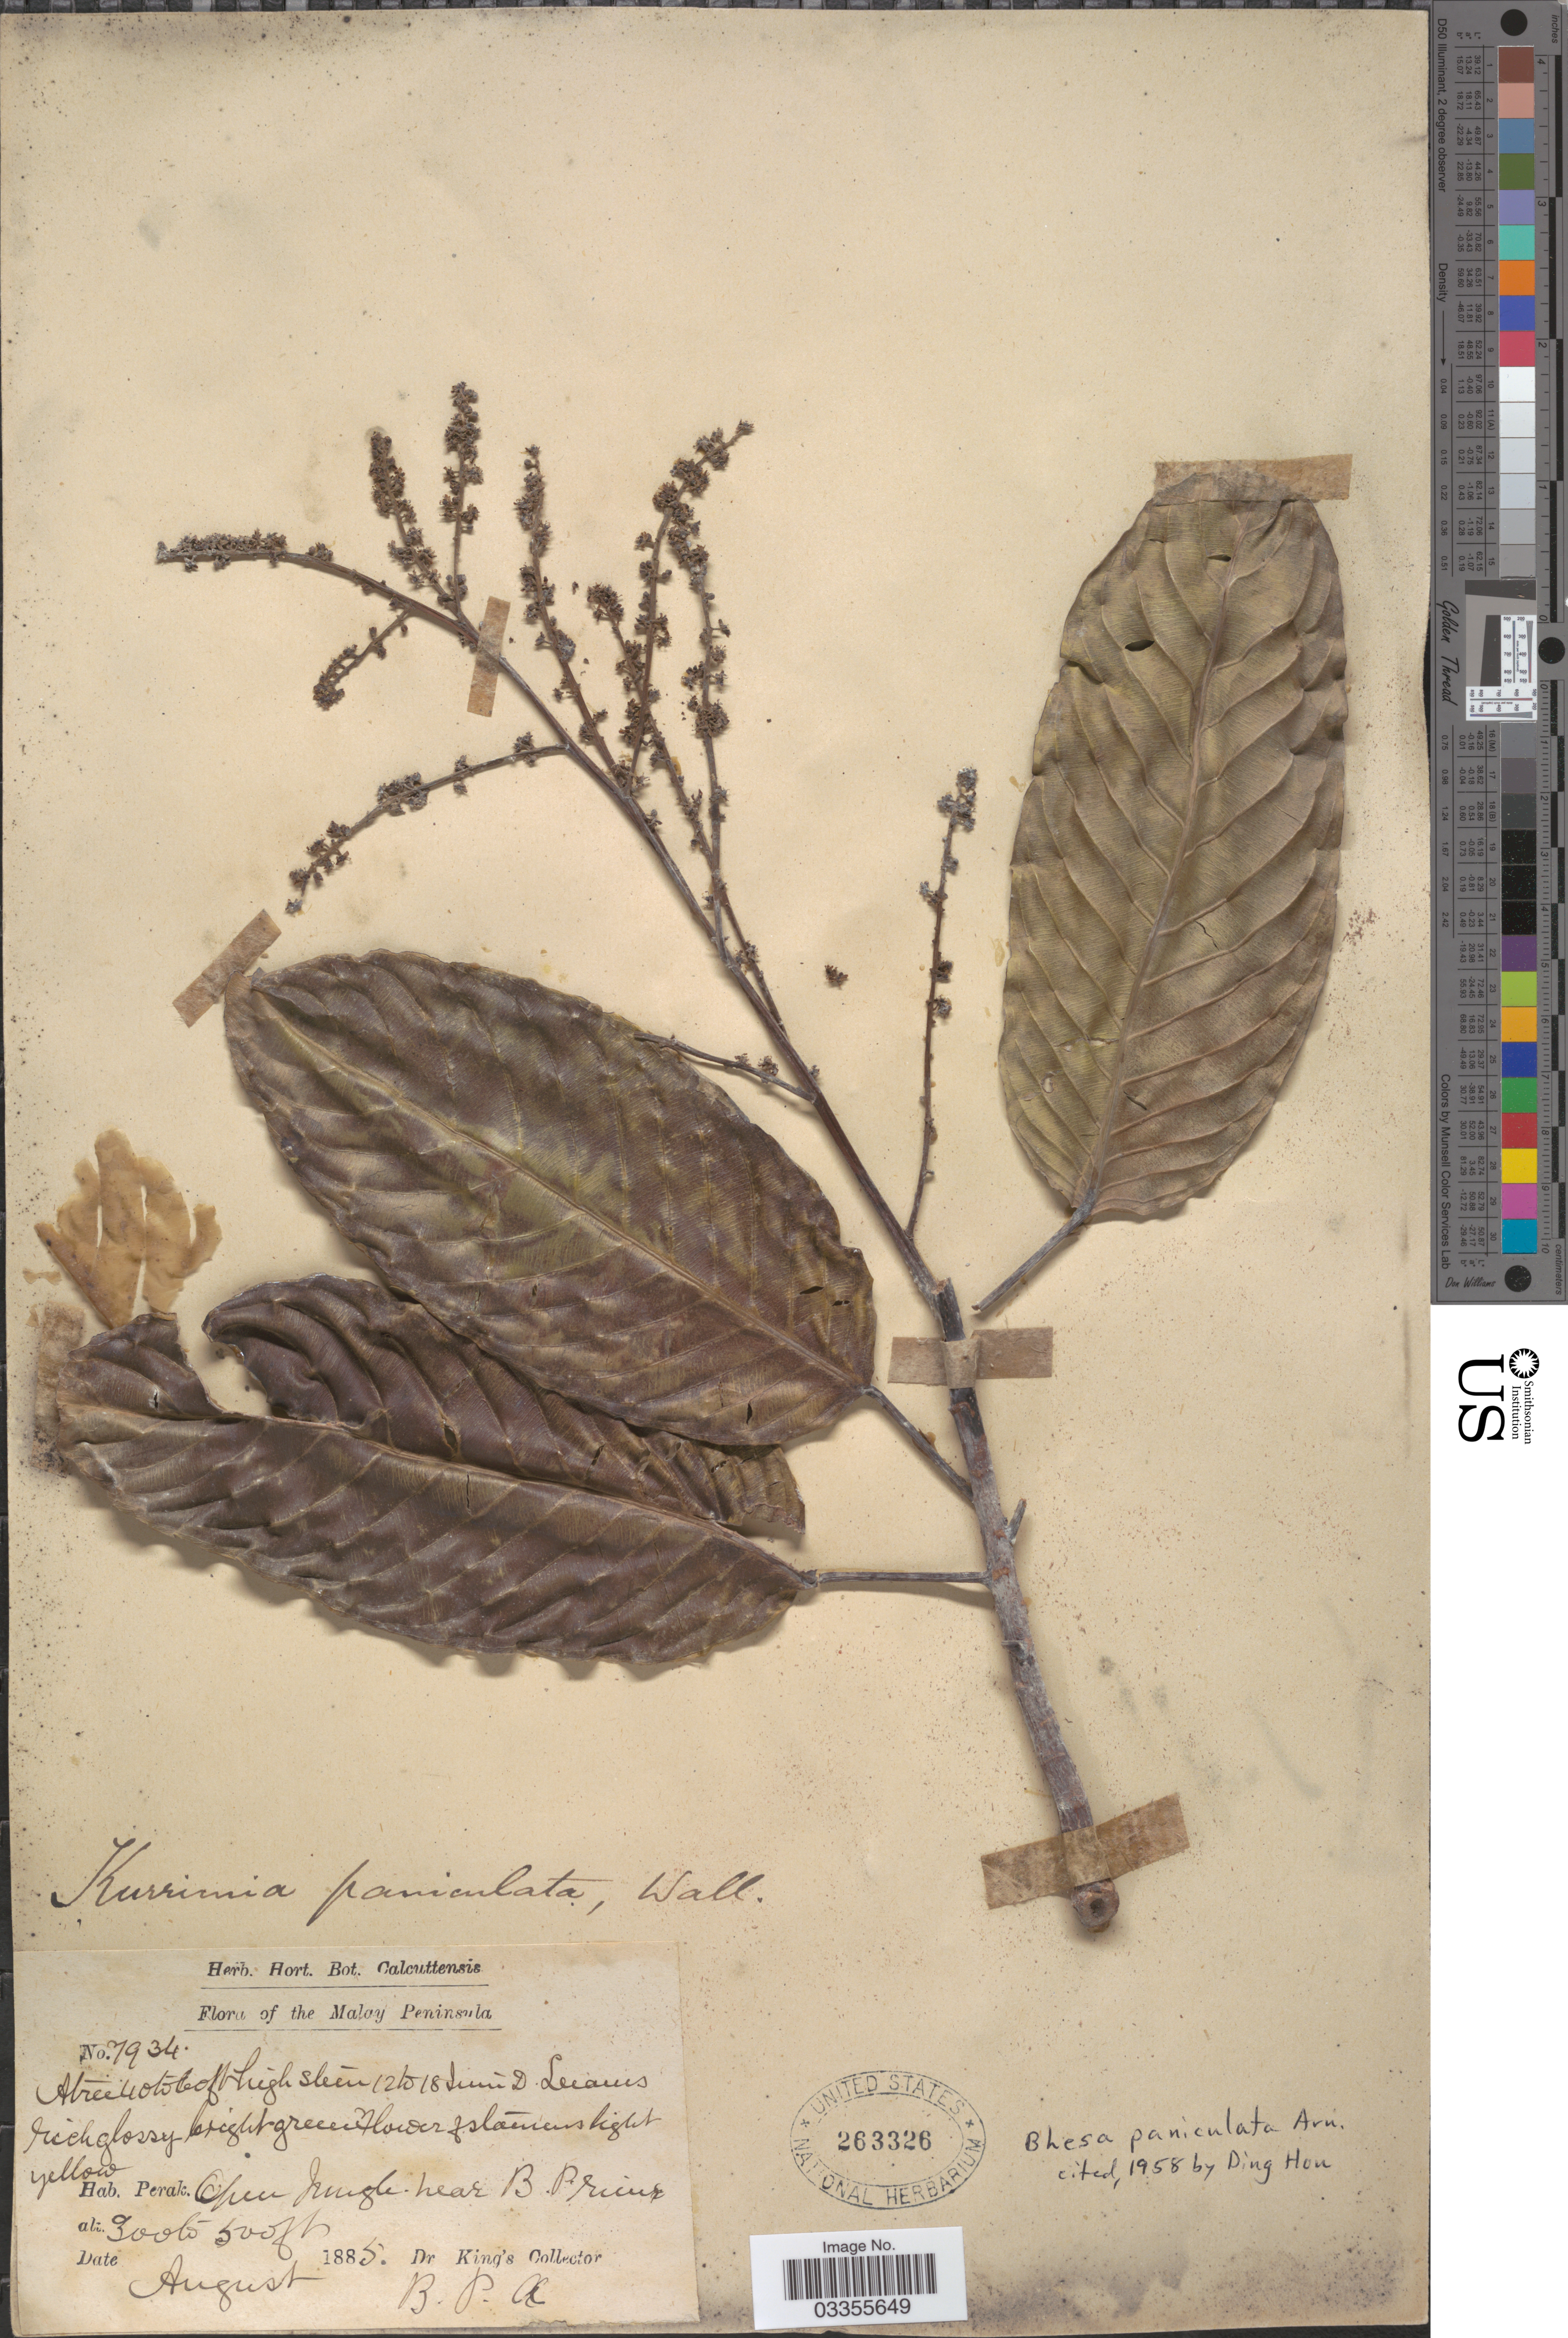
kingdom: Plantae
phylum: Tracheophyta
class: Magnoliopsida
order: Malpighiales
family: Centroplacaceae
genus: Bhesa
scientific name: Bhesa paniculata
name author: (Wall.) Arn.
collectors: Dr. King's collector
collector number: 7934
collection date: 1885-08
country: Malaysia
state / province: Perak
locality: The Malay Peninsula. Open Jungle. Near B. Prince.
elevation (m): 91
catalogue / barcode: US 263326